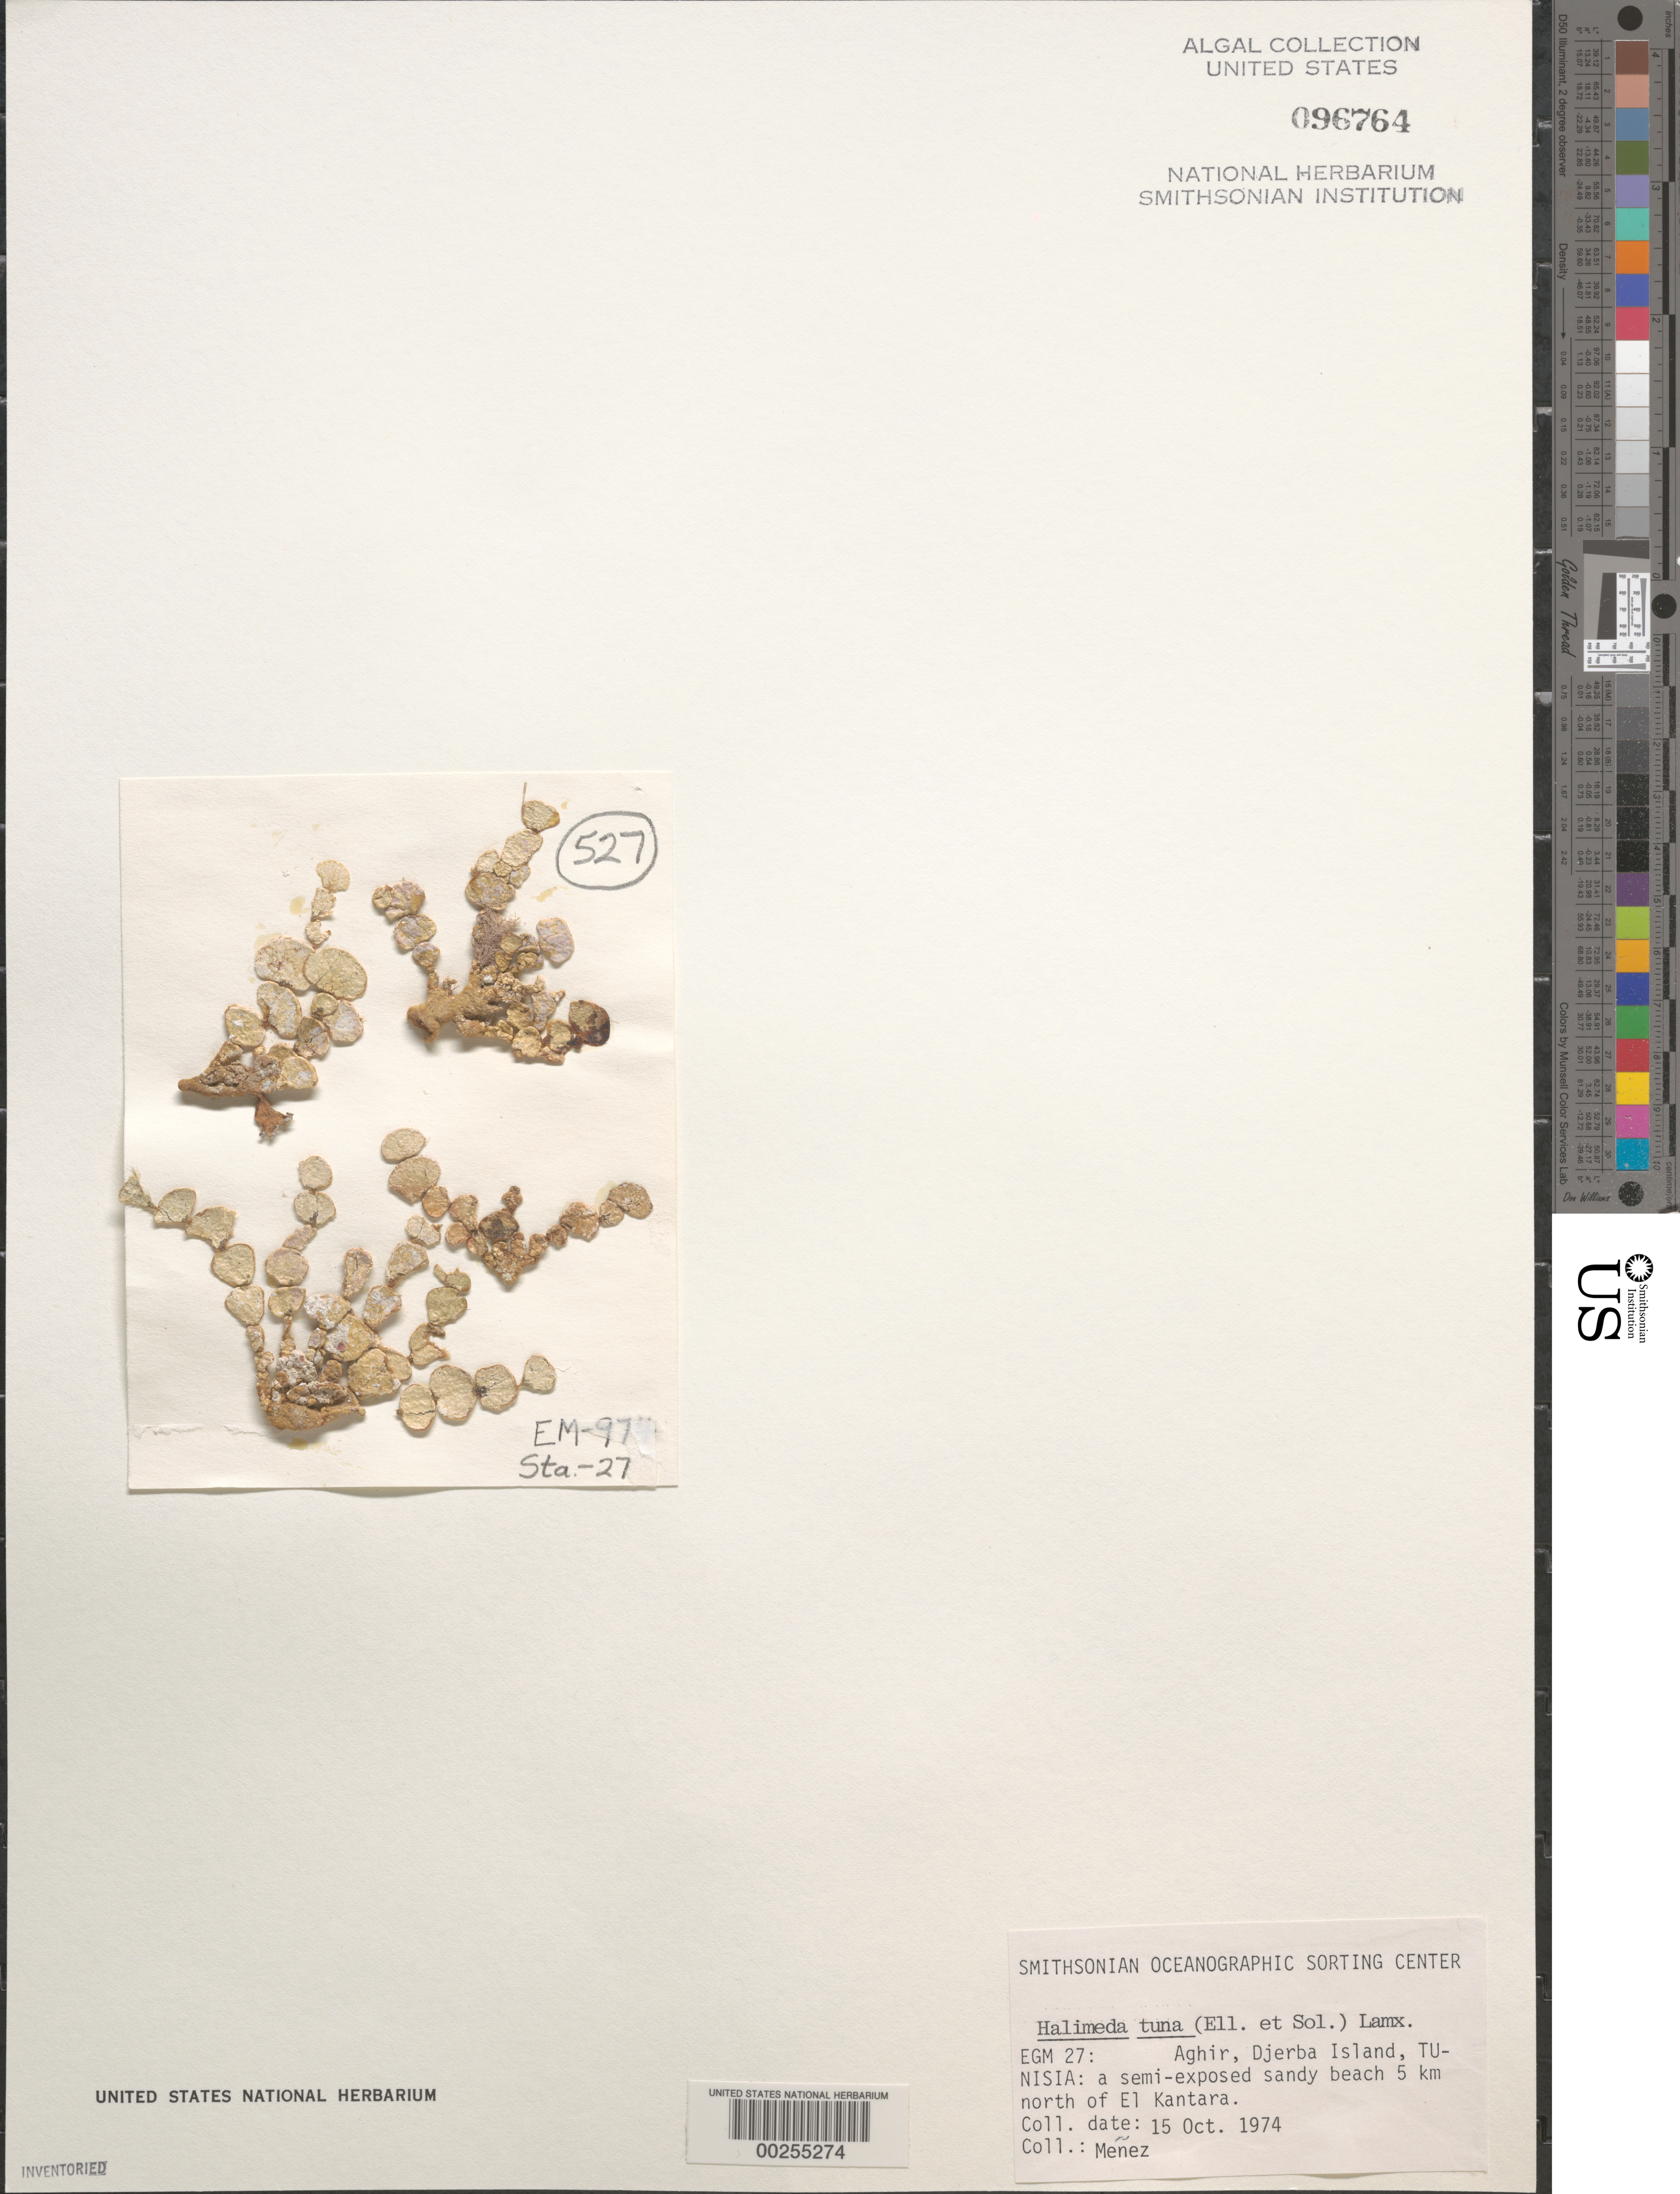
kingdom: Plantae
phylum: Chlorophyta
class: Ulvophyceae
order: Bryopsidales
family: Halimedaceae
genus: Halimeda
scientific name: Halimeda tuna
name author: (J. Ellis & Sol.) J.V.Lamouroux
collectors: Meñez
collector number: EGM 27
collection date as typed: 15 Oct 1974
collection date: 1974-10-15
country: Tunisia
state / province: Medenine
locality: Aghir, djerba island, five km north of el kantara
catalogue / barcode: US 96764